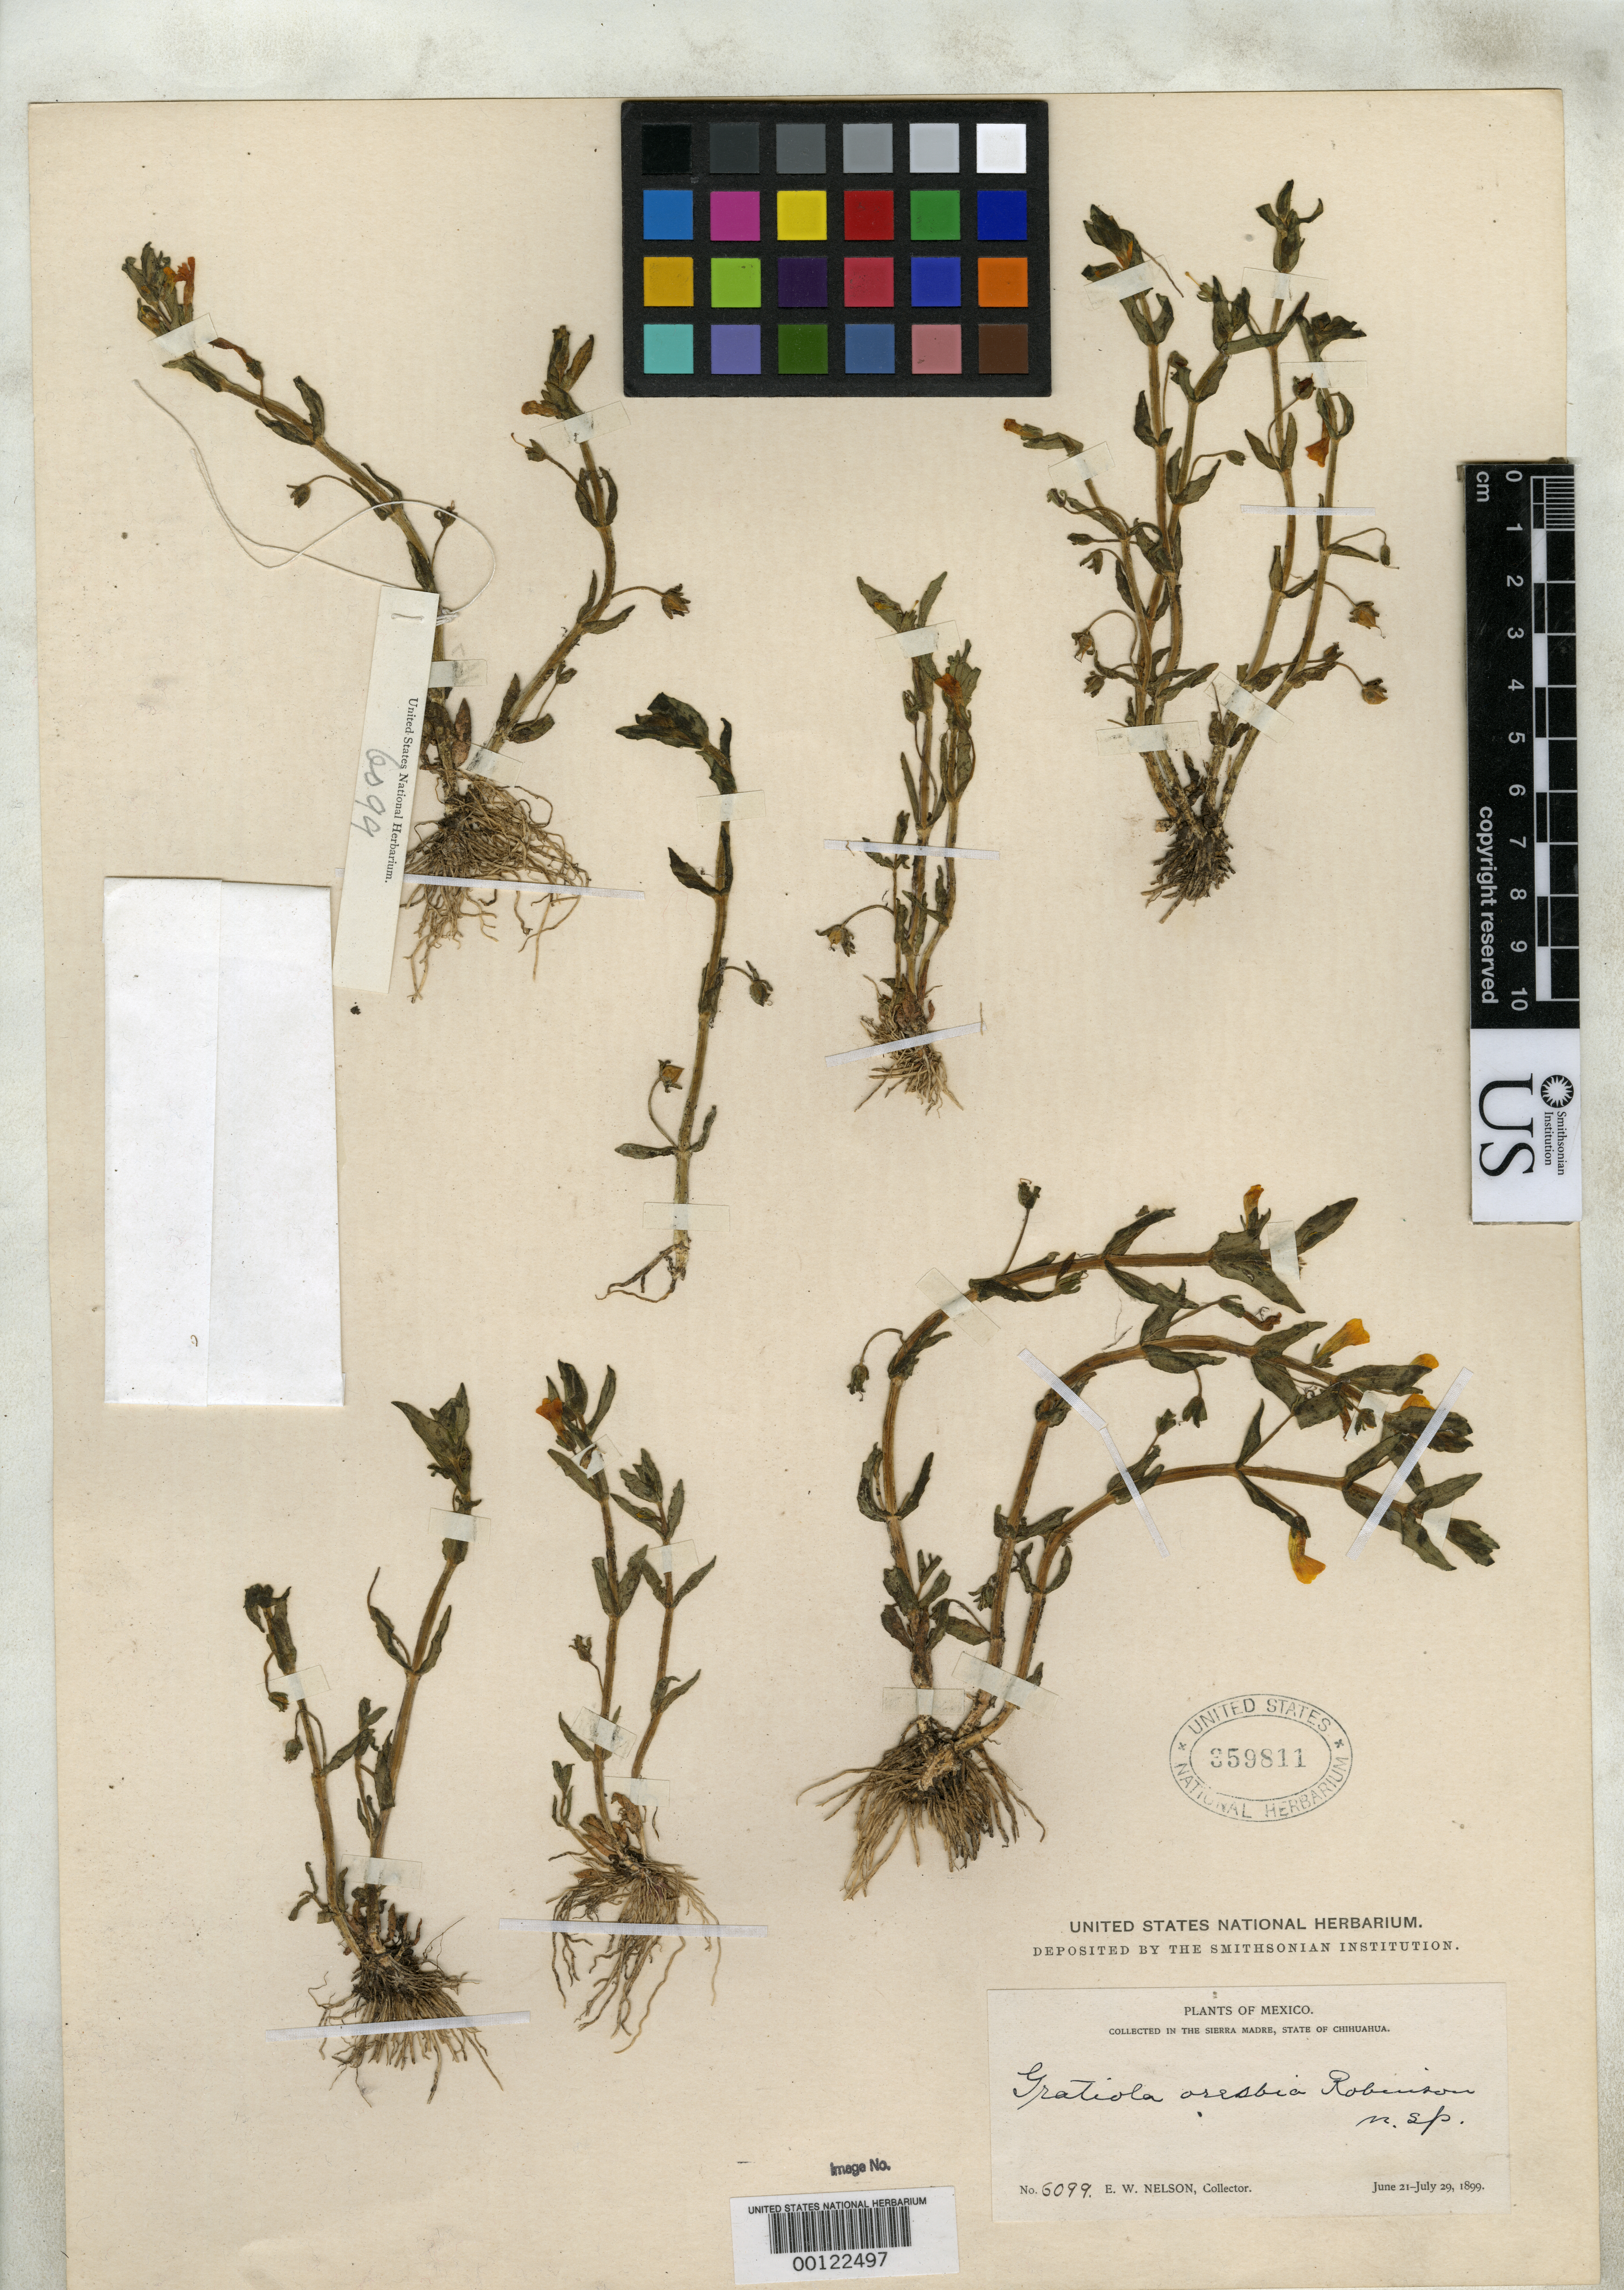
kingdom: Plantae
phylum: Tracheophyta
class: Magnoliopsida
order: Lamiales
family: Plantaginaceae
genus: Gratiola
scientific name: Gratiola oresbia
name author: B.L. Rob.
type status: Isotype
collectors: E. W. Nelson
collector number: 6099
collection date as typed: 25 Aug 1899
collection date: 1899-08-25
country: Mexico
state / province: Chihuahua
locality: Sierra Madre Mountains; Colonia Garcia.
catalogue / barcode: US 359811